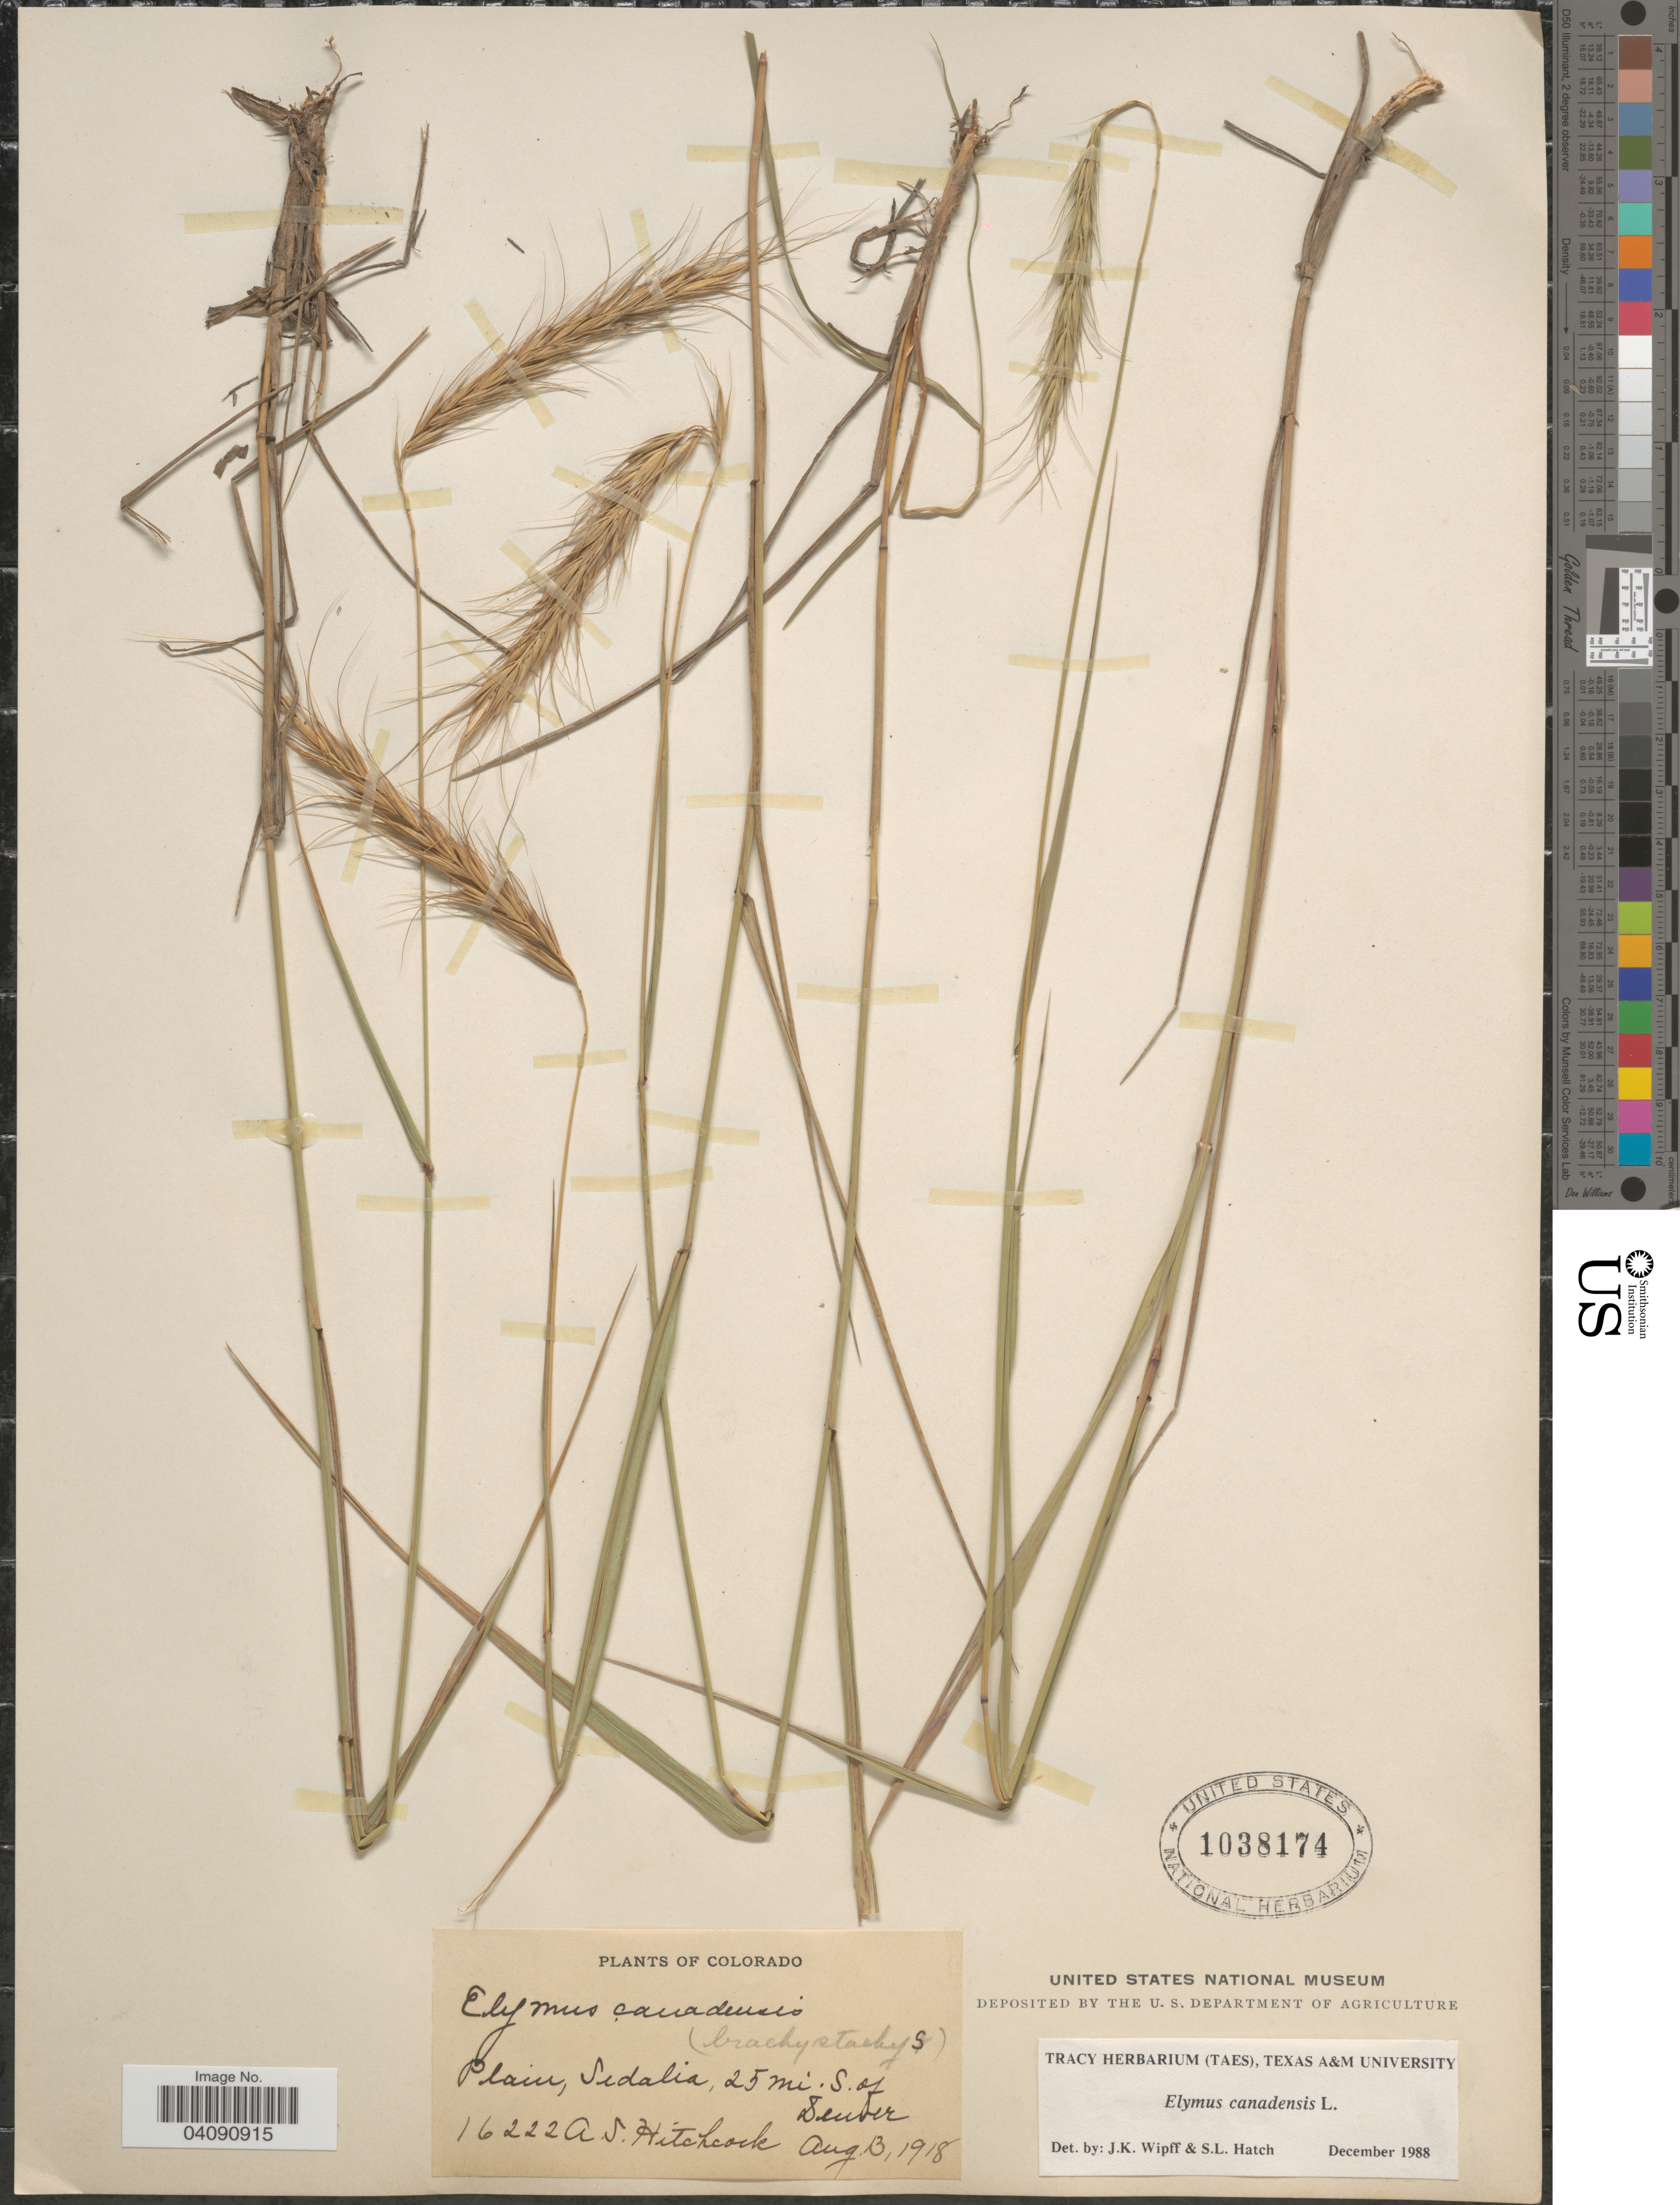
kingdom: Plantae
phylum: Tracheophyta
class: Liliopsida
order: Poales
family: Poaceae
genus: Elymus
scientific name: Elymus canadensis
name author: L.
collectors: A. S. Hitchcock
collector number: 16222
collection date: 1918-08-13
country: United States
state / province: Colorado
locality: Plain, Sedalia, 25 mi. S. of Denver.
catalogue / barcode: US 1038174